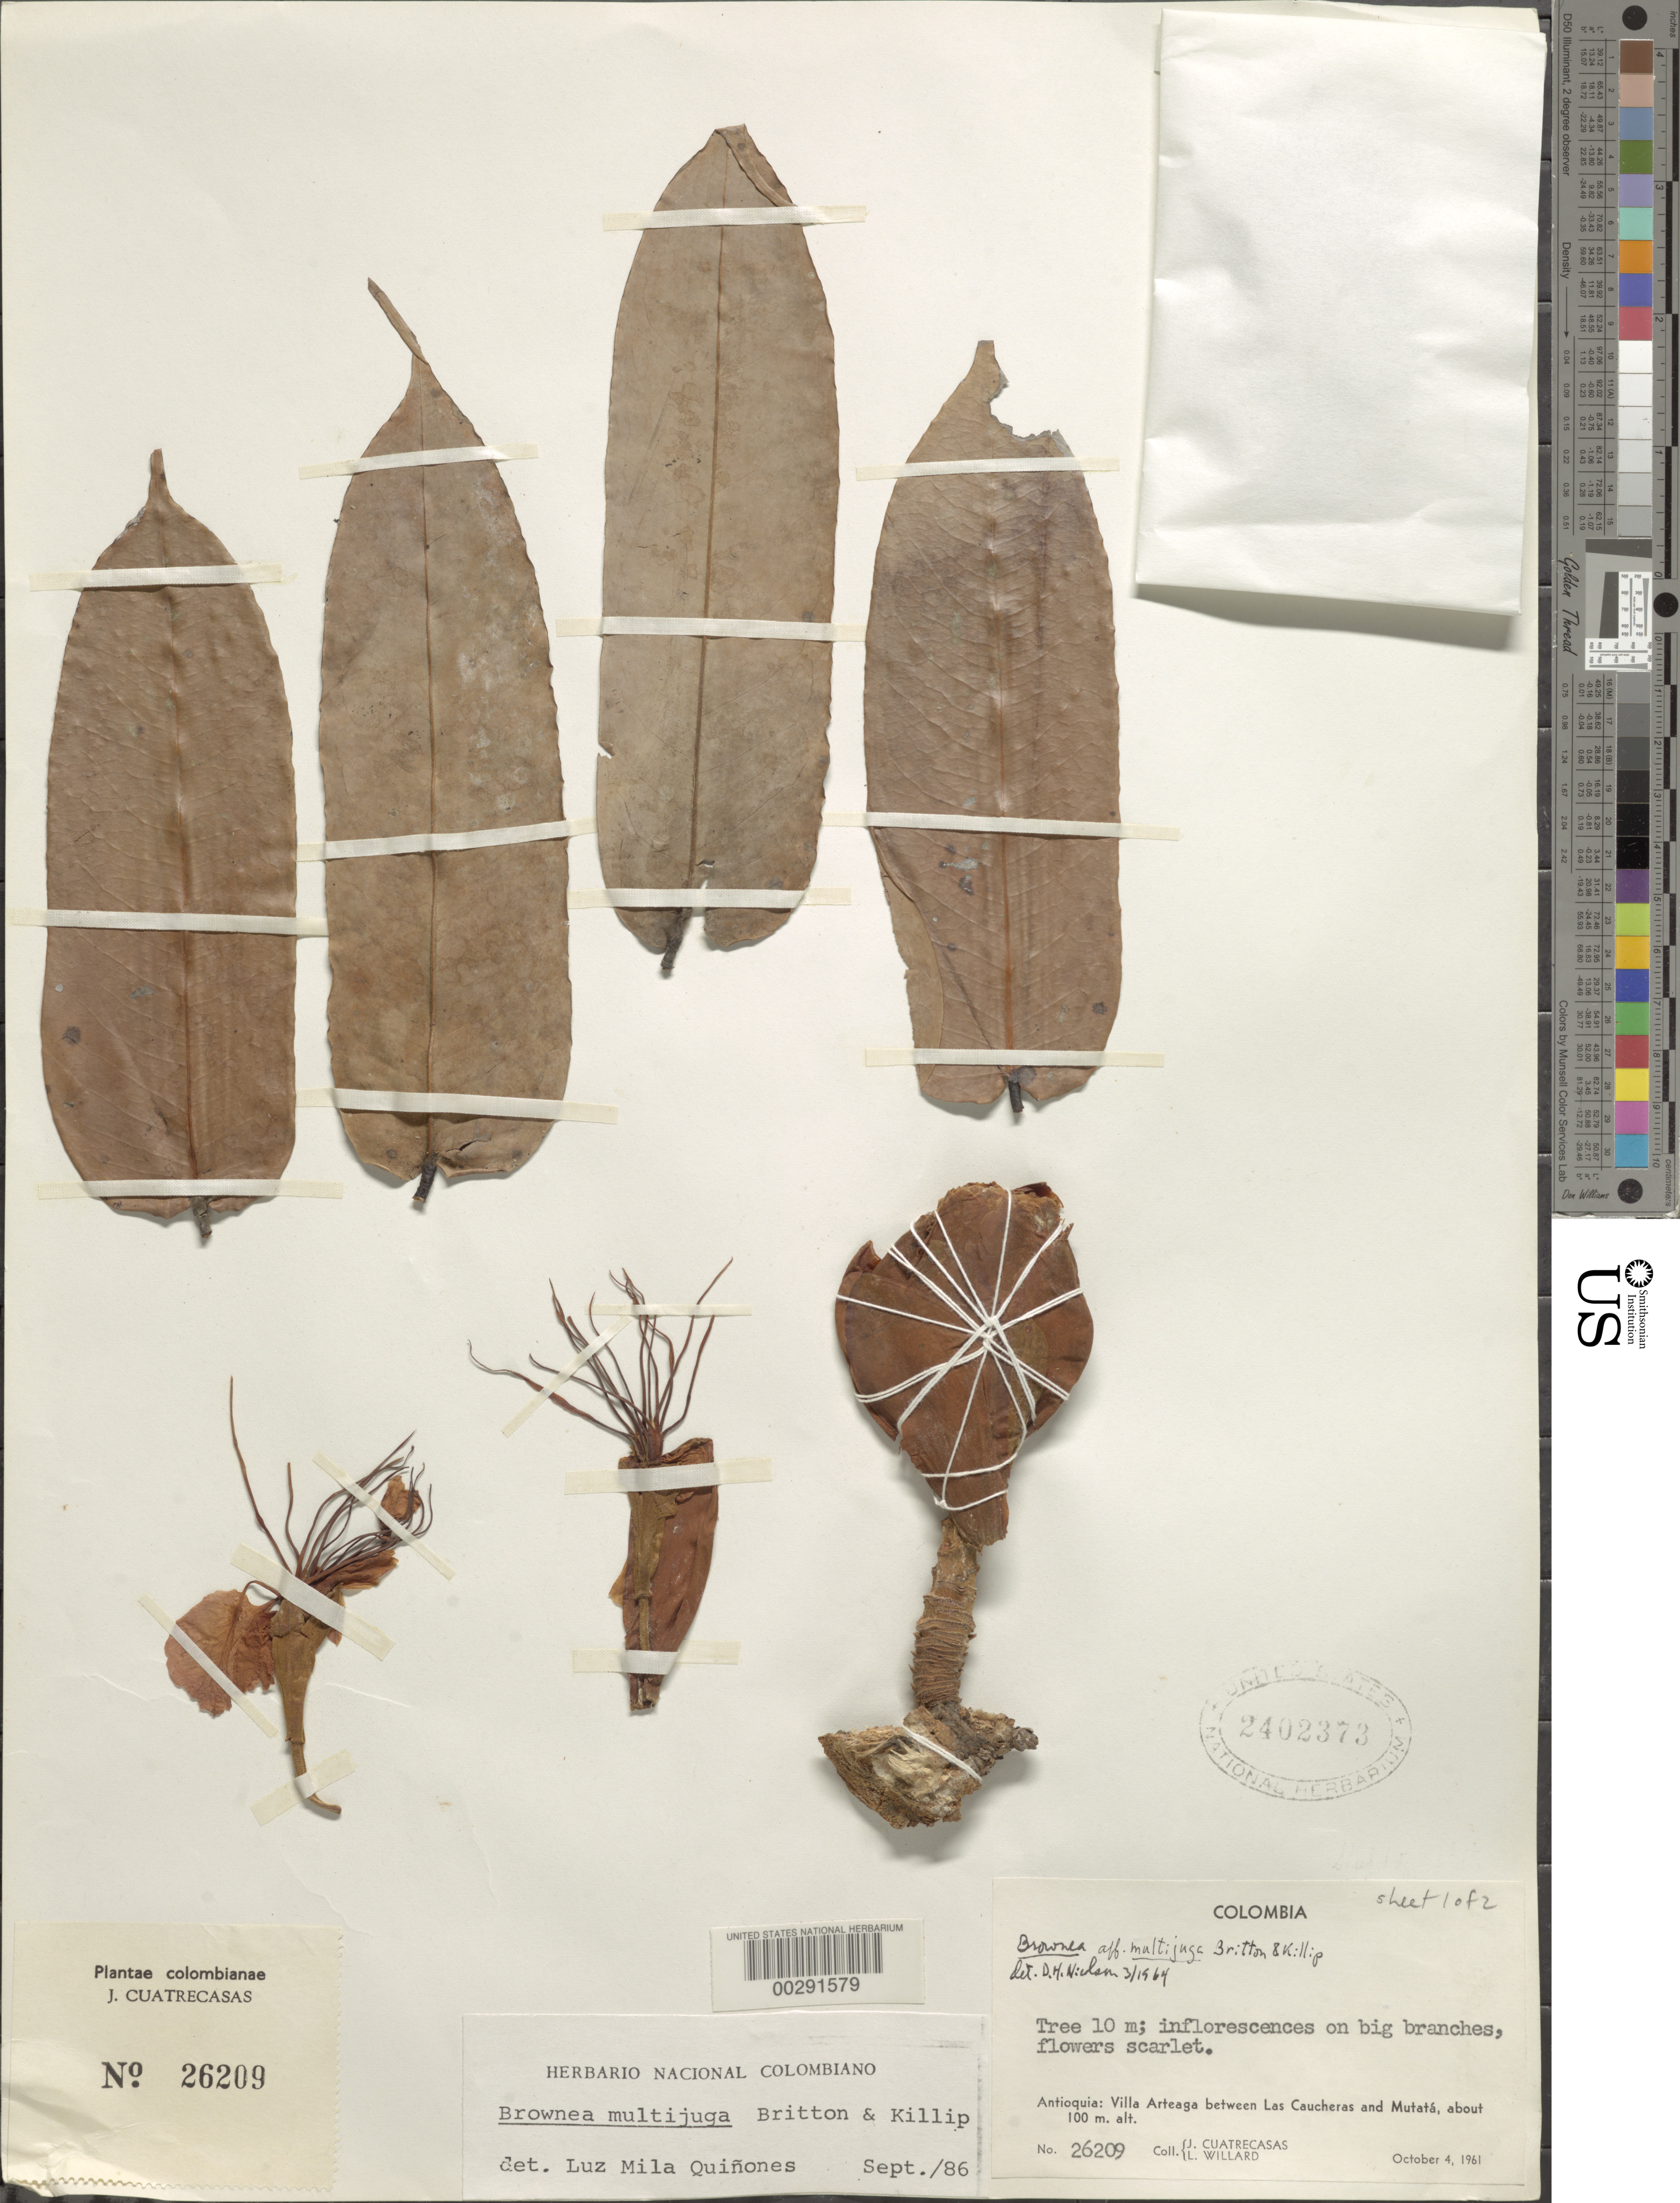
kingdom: Plantae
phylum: Tracheophyta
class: Magnoliopsida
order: Fabales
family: Fabaceae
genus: Brownea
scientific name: Brownea multijuga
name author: Britton & Killip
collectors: J. Cuatrecasas & L. Willard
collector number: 26209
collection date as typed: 04 Oct 1961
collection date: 1961-10-04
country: Colombia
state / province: Antioquia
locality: Villa Arteaga between Las Caucheras and Mutata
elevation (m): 100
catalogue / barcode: US 2402373